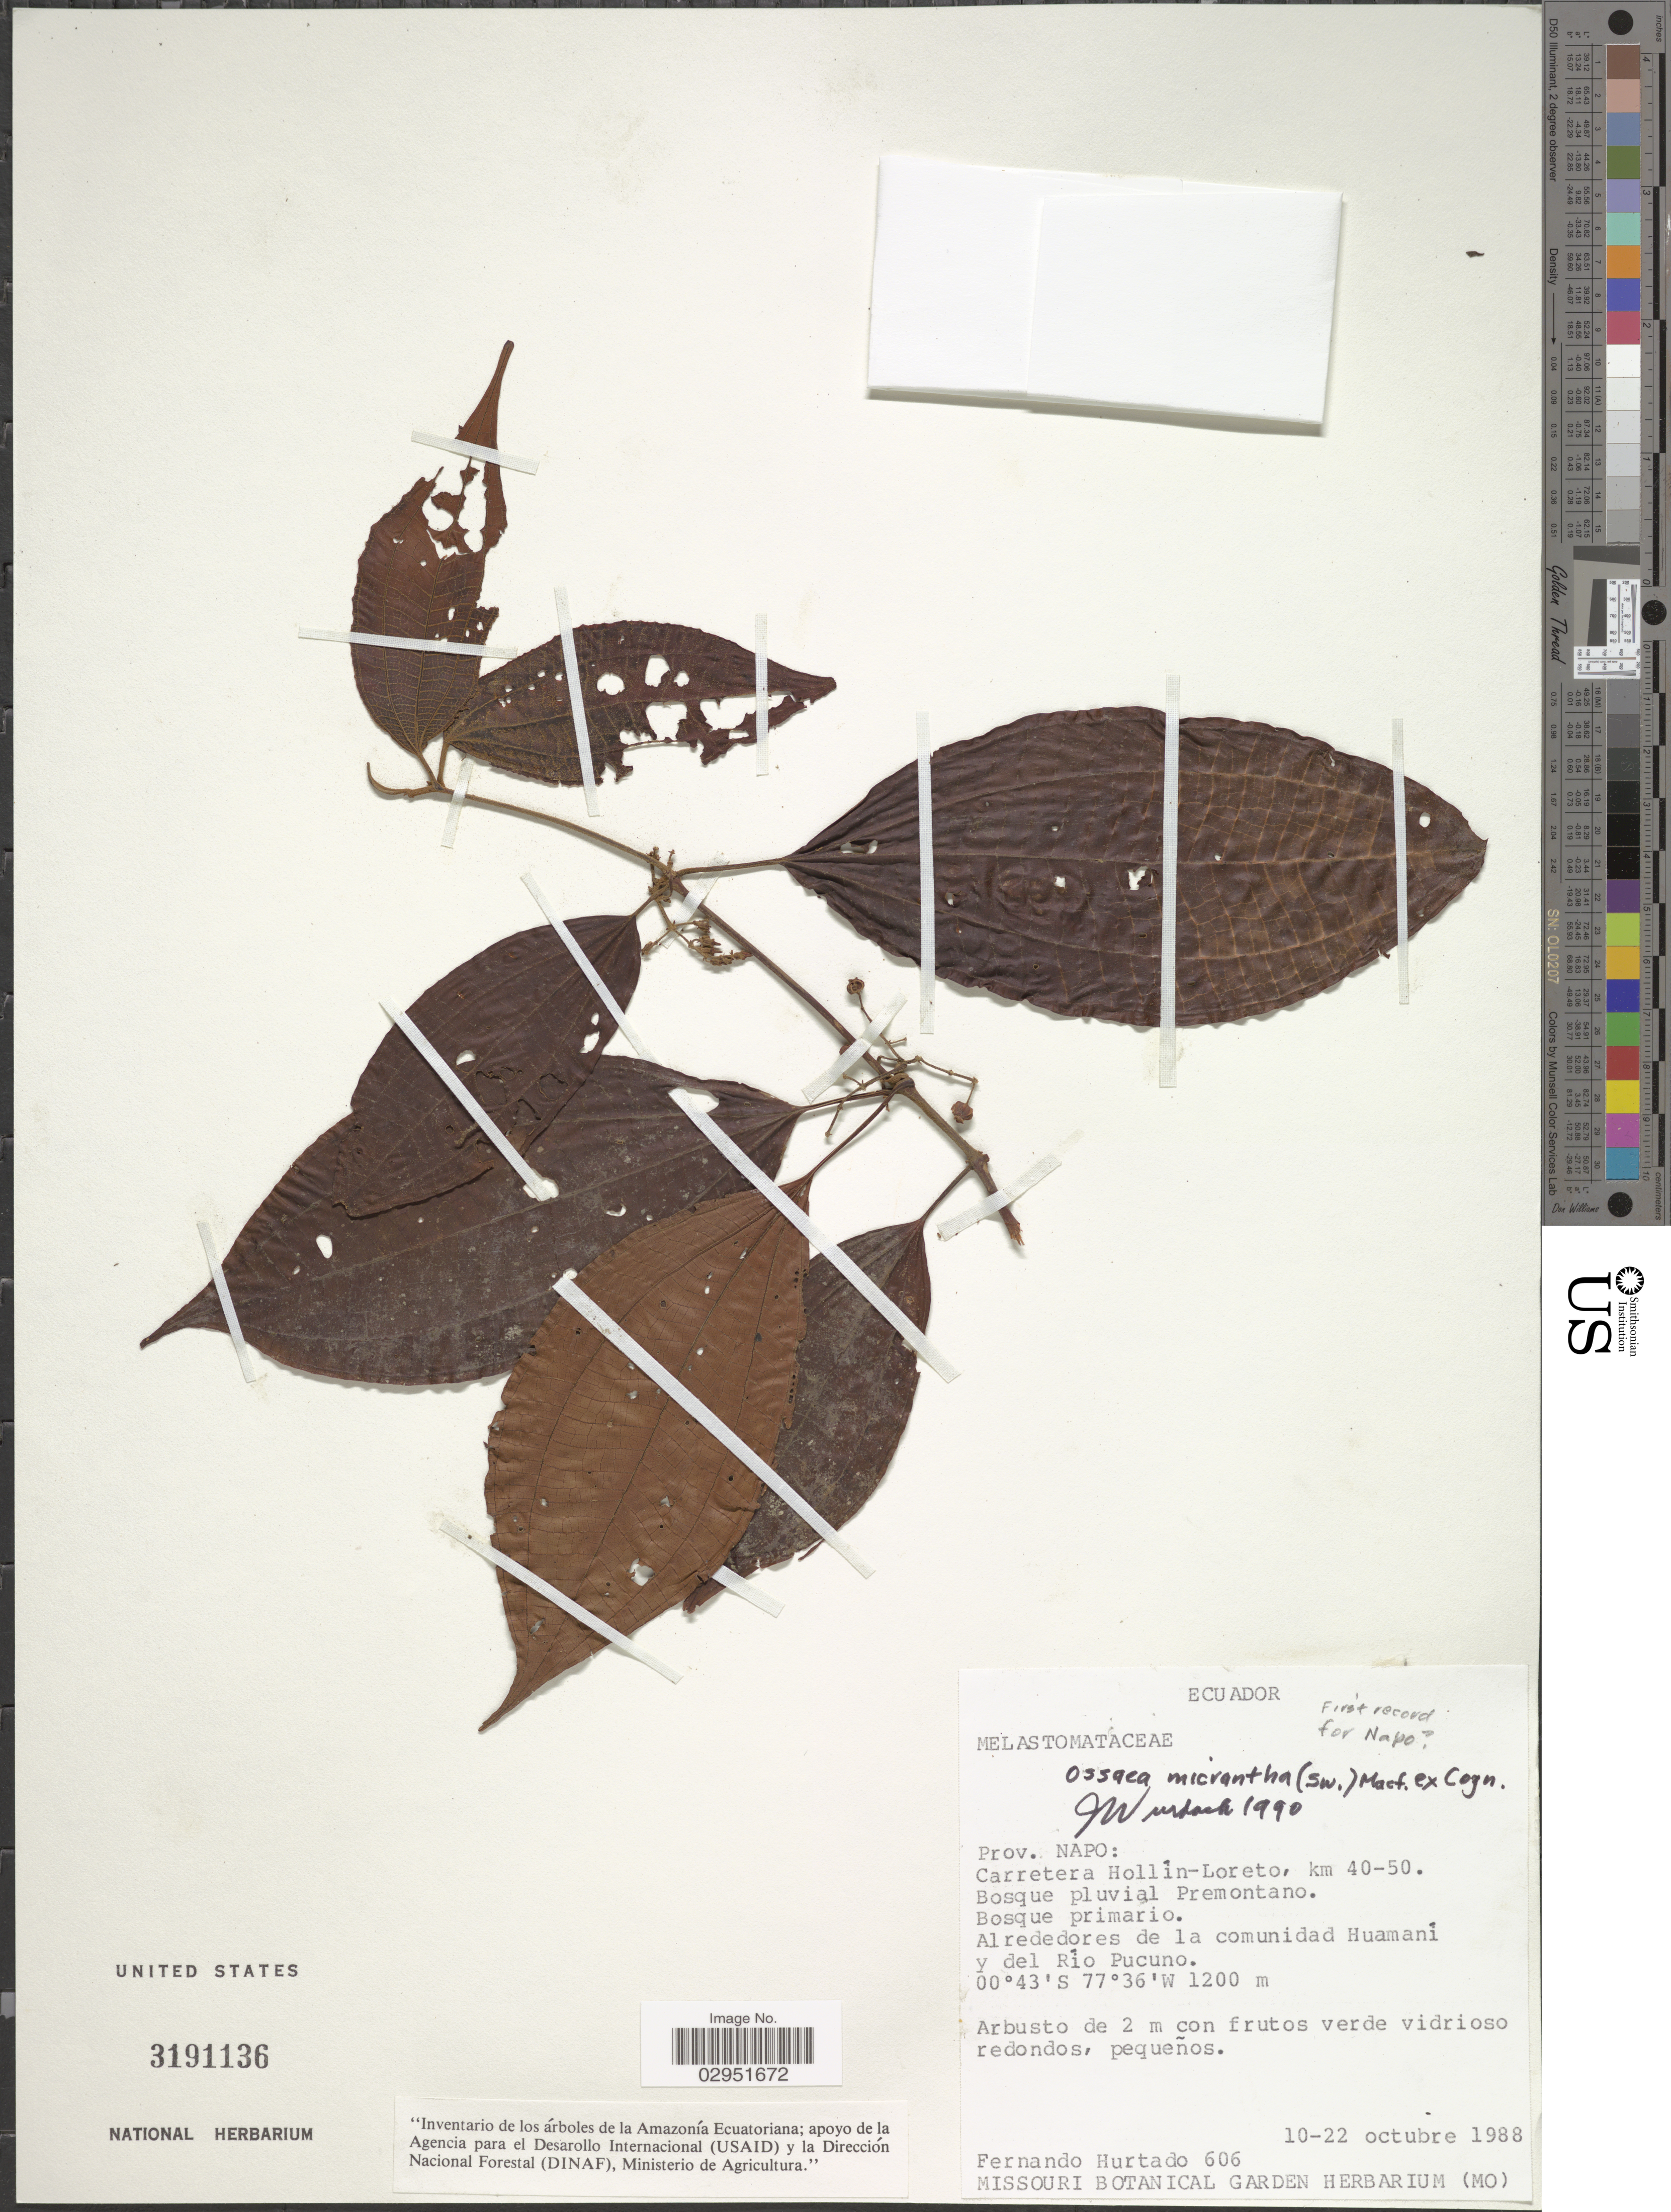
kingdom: Plantae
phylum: Tracheophyta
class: Magnoliopsida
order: Myrtales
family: Melastomataceae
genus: Ossaea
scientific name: Ossaea micrantha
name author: (Sw.) Macfad. ex Cogn.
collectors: F. Hurtado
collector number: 606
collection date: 1988-10-10/1988-10-22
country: Ecuador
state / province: Napo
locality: Prov. Napo: Carretera Hollín-Loreto, km 40-50. Alrededores de la comunidad Huamaní y del Río Pucuno.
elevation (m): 1200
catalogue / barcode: US 3191136